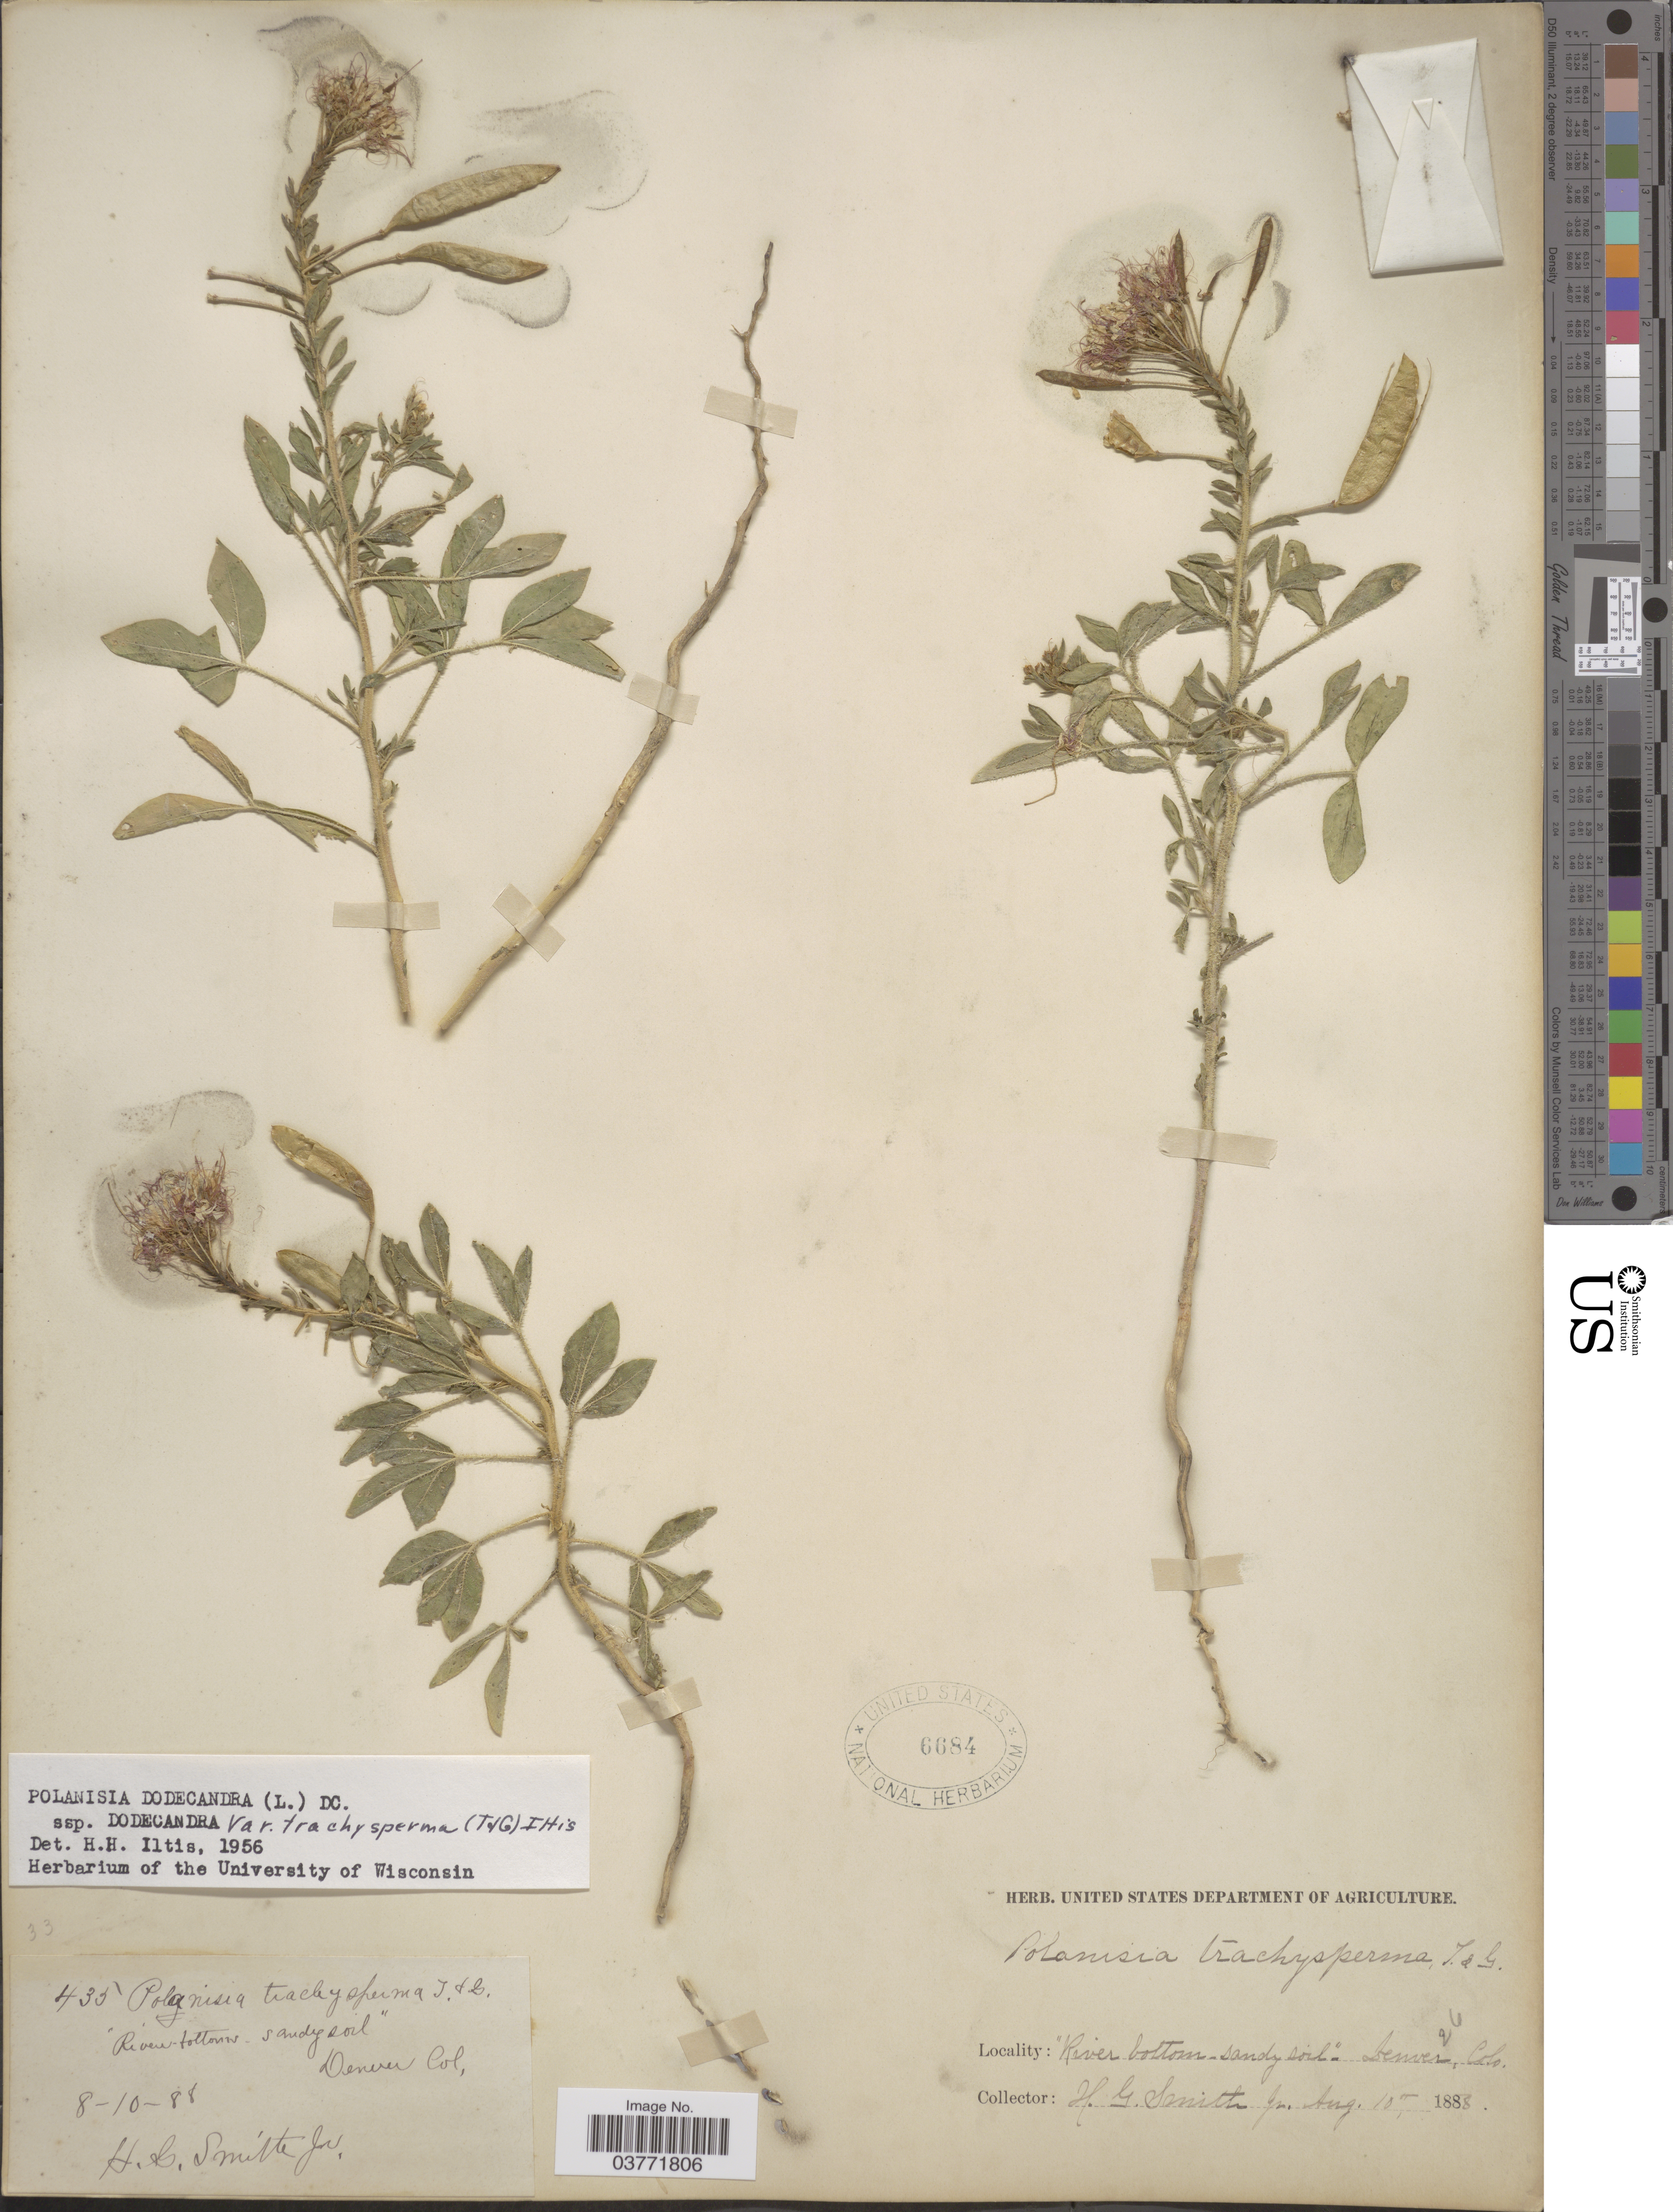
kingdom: Plantae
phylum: Tracheophyta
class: Magnoliopsida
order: Brassicales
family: Cleomaceae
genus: Polanisia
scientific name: Polanisia trachysperma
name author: Torr. & A. Gray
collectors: H. Smith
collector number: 435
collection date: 1888-08-10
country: United States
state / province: Colorado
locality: River bottom sandy soil. Denver.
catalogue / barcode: US 6684